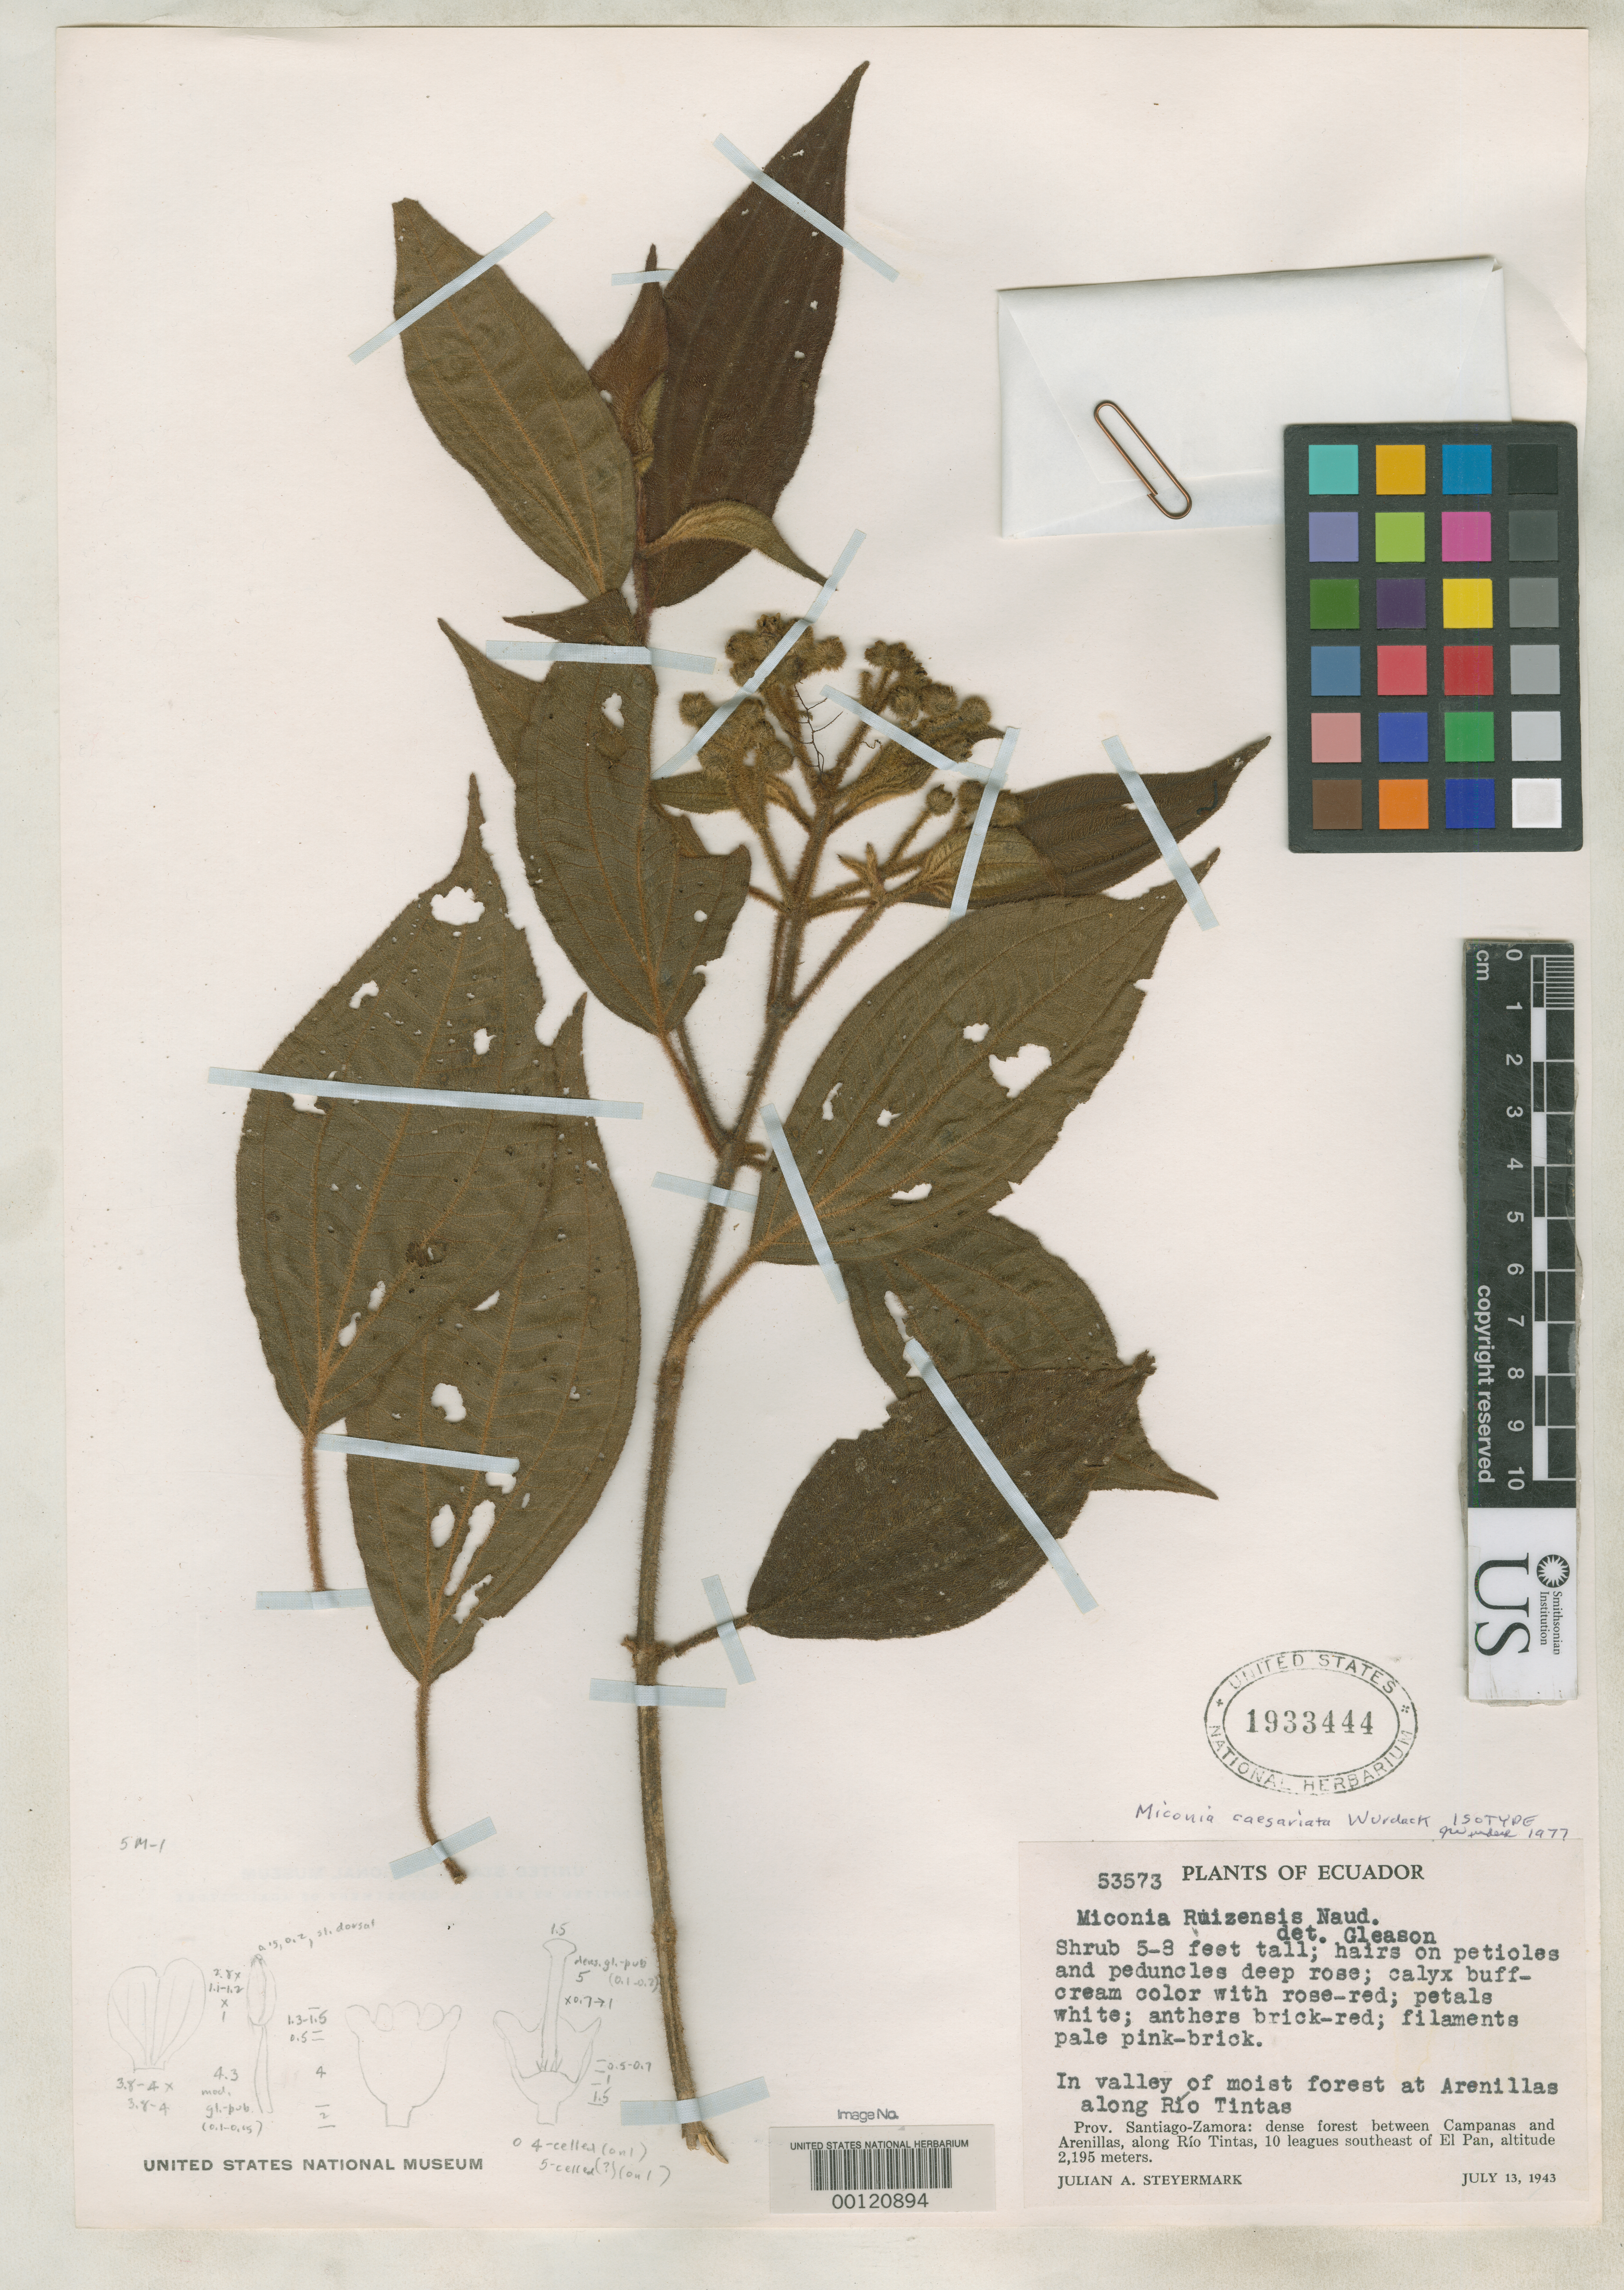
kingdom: Plantae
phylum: Tracheophyta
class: Magnoliopsida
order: Myrtales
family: Melastomataceae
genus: Miconia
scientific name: Miconia caesariata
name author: Wurdack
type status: Isotype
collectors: J. Steyermark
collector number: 53573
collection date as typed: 13 Jul 1943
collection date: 1943-07-13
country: Ecuador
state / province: Morona-Santiago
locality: Arenillas, Rio Tintas.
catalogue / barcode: US 1933444